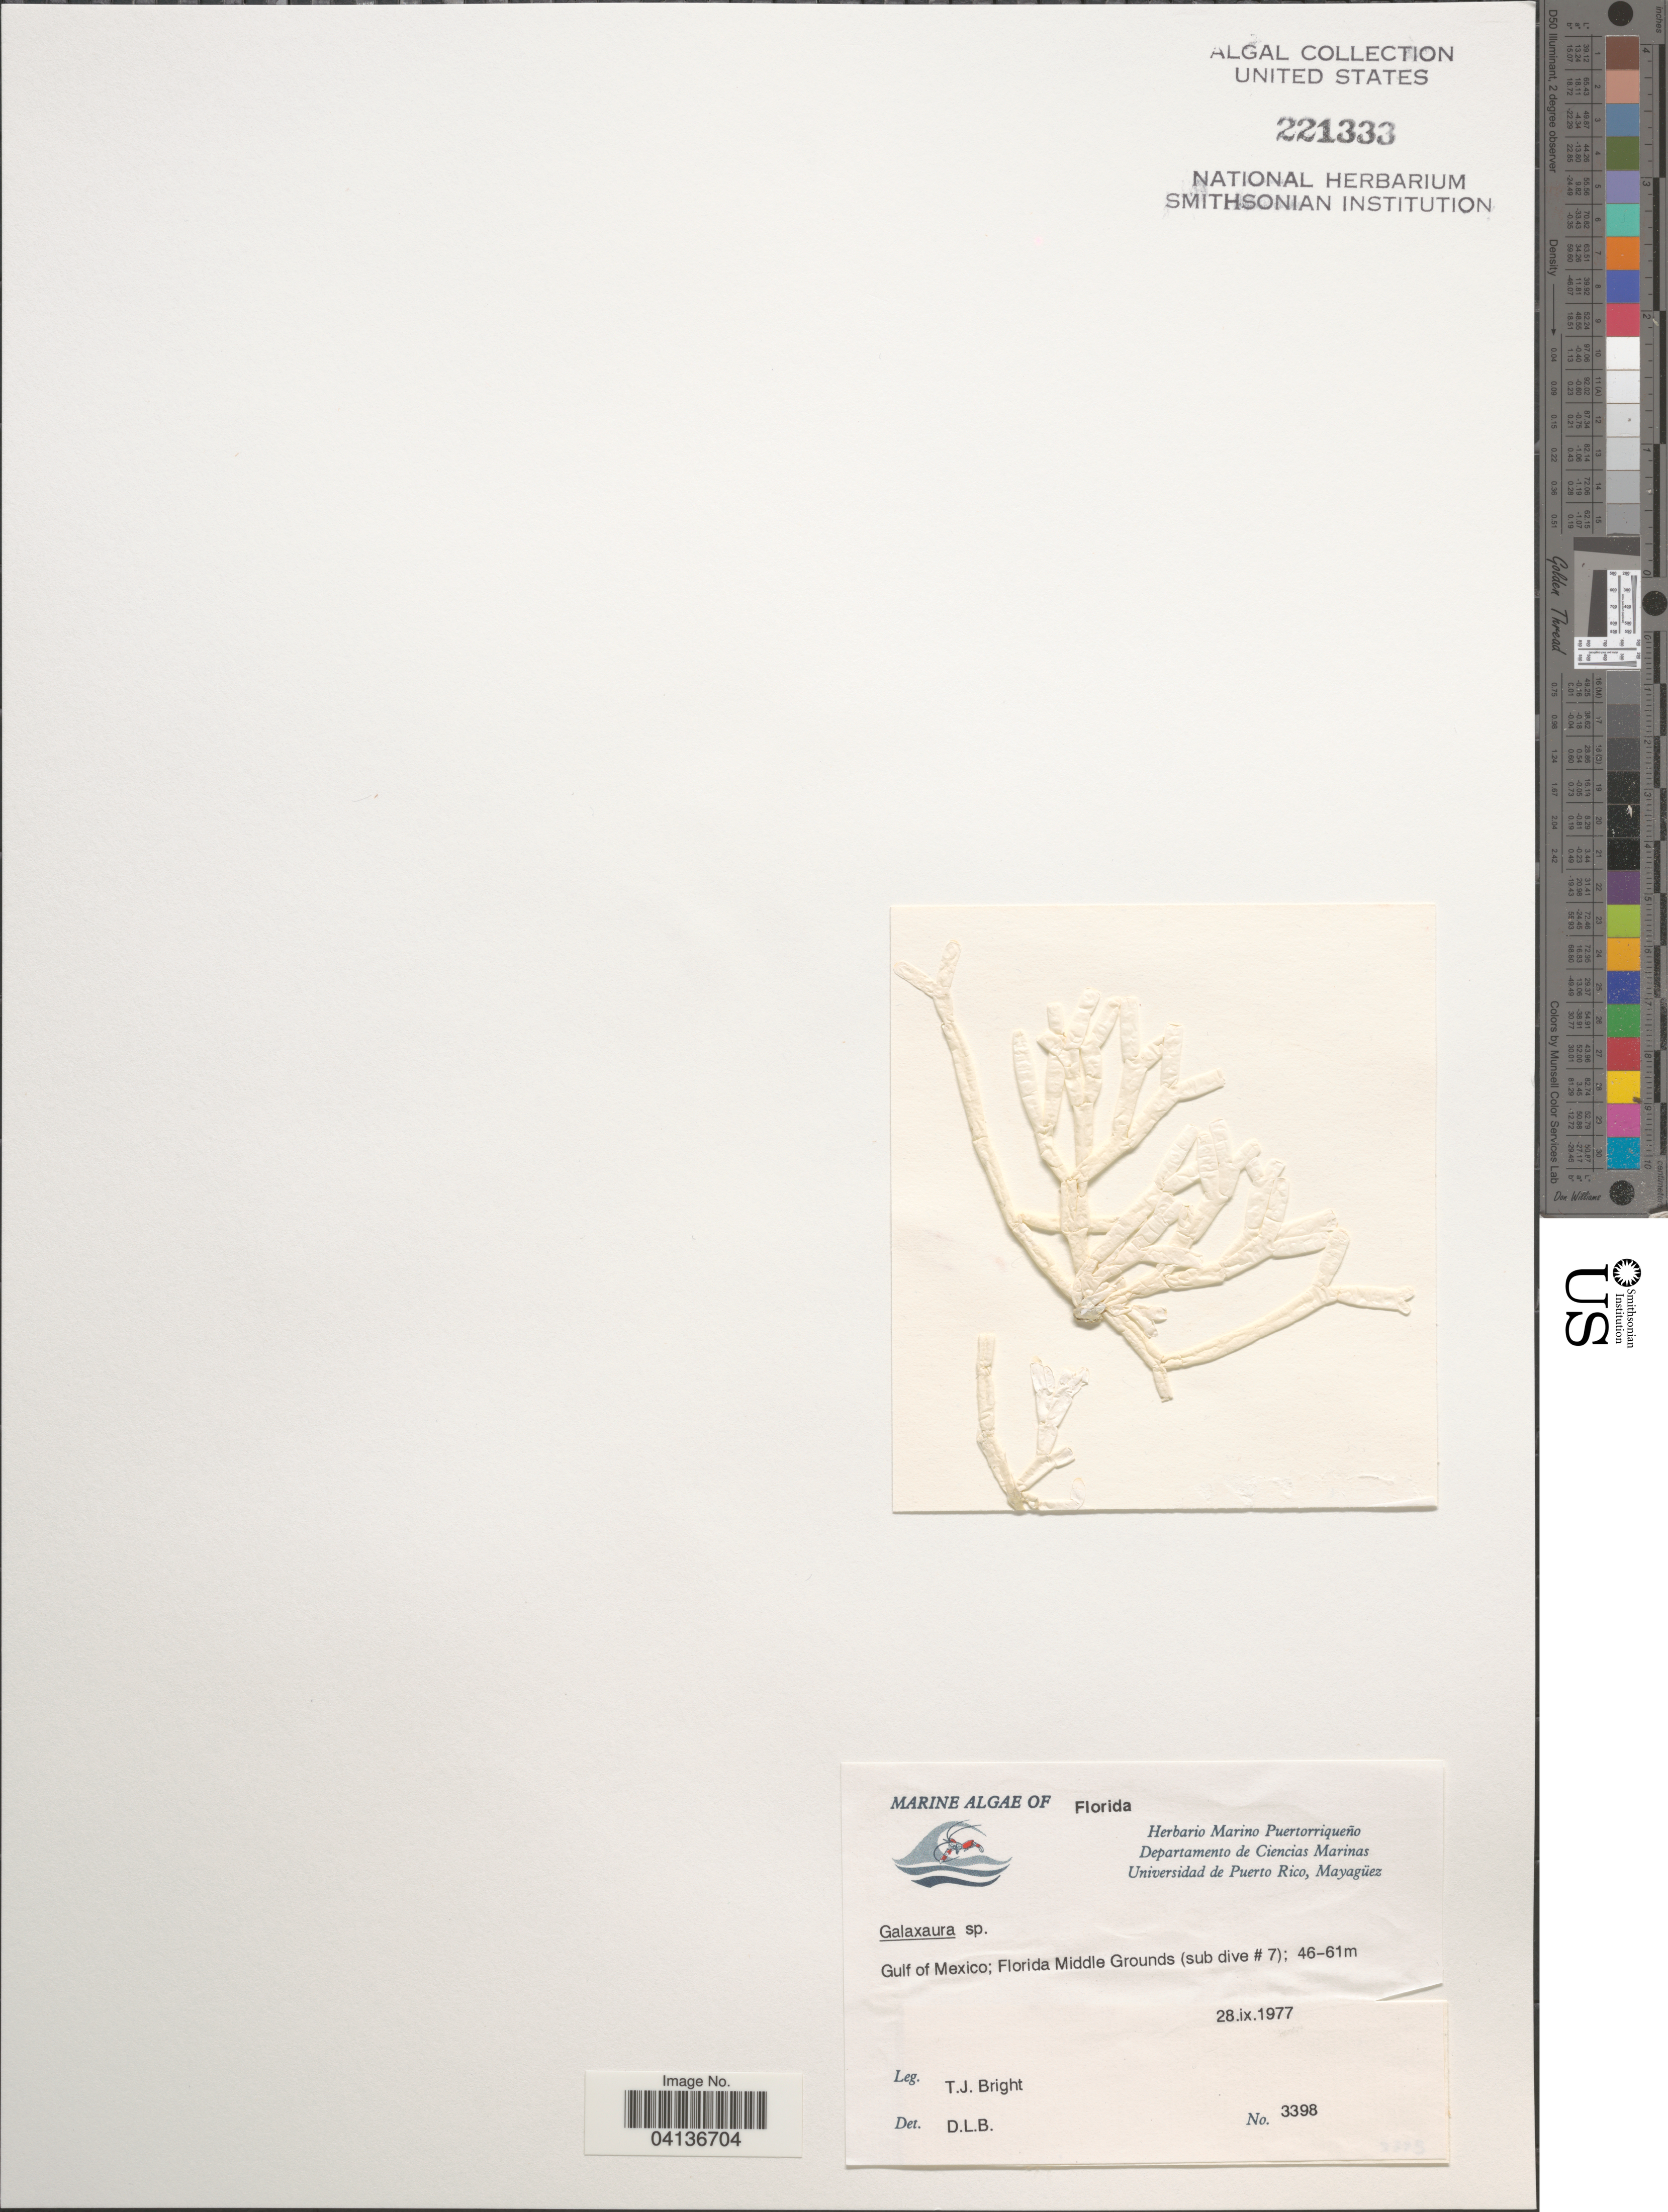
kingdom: Plantae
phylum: Rhodophyta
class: Florideophyceae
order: Nemaliales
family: Galaxauraceae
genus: Galaxaura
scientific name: Galaxaura sp.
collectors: T. Bright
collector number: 3398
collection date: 1977-09-28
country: United States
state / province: Florida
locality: Gulf of Mexico; Flora Middle Grounds (sub dive # 7).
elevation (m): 46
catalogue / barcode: US 221333